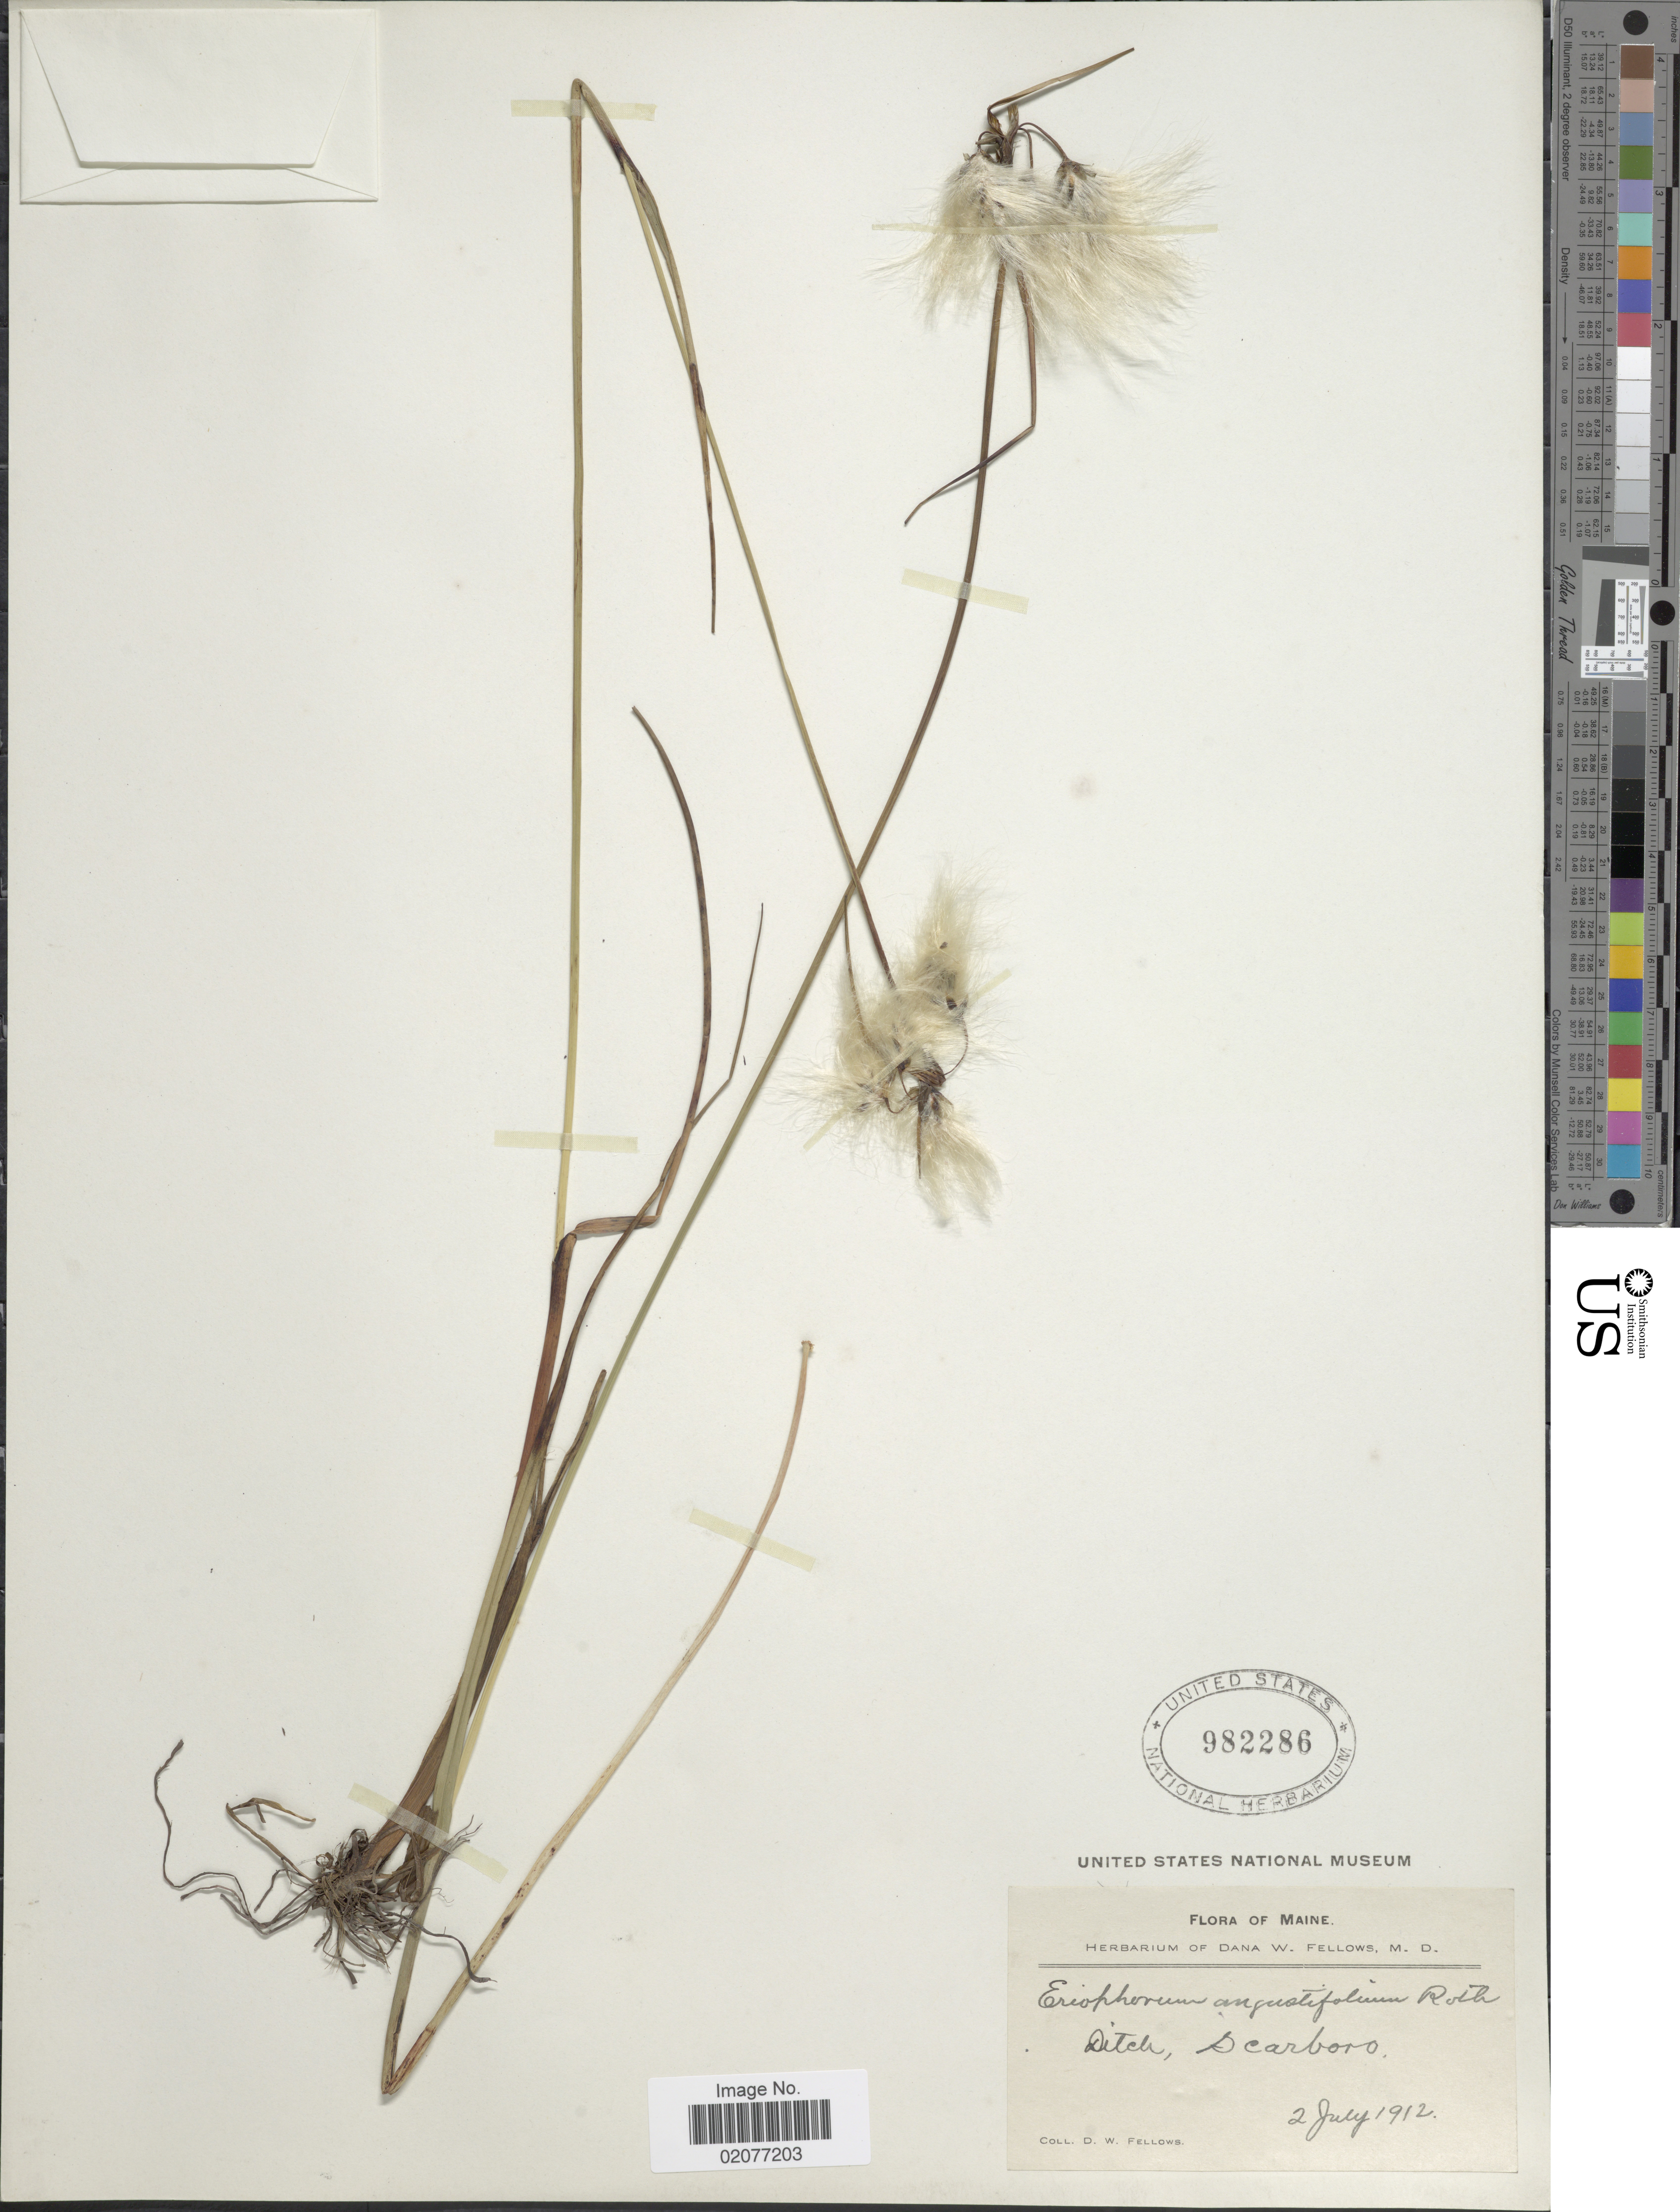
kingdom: Plantae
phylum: Tracheophyta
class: Liliopsida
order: Poales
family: Cyperaceae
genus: Eriophorum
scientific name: Eriophorum angustifolium subsp. angustifolium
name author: Honck.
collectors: D. W. Fellows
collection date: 1912-07-02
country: United States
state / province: Maine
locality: Maine, Ditch, Scarboro.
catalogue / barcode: US 982286